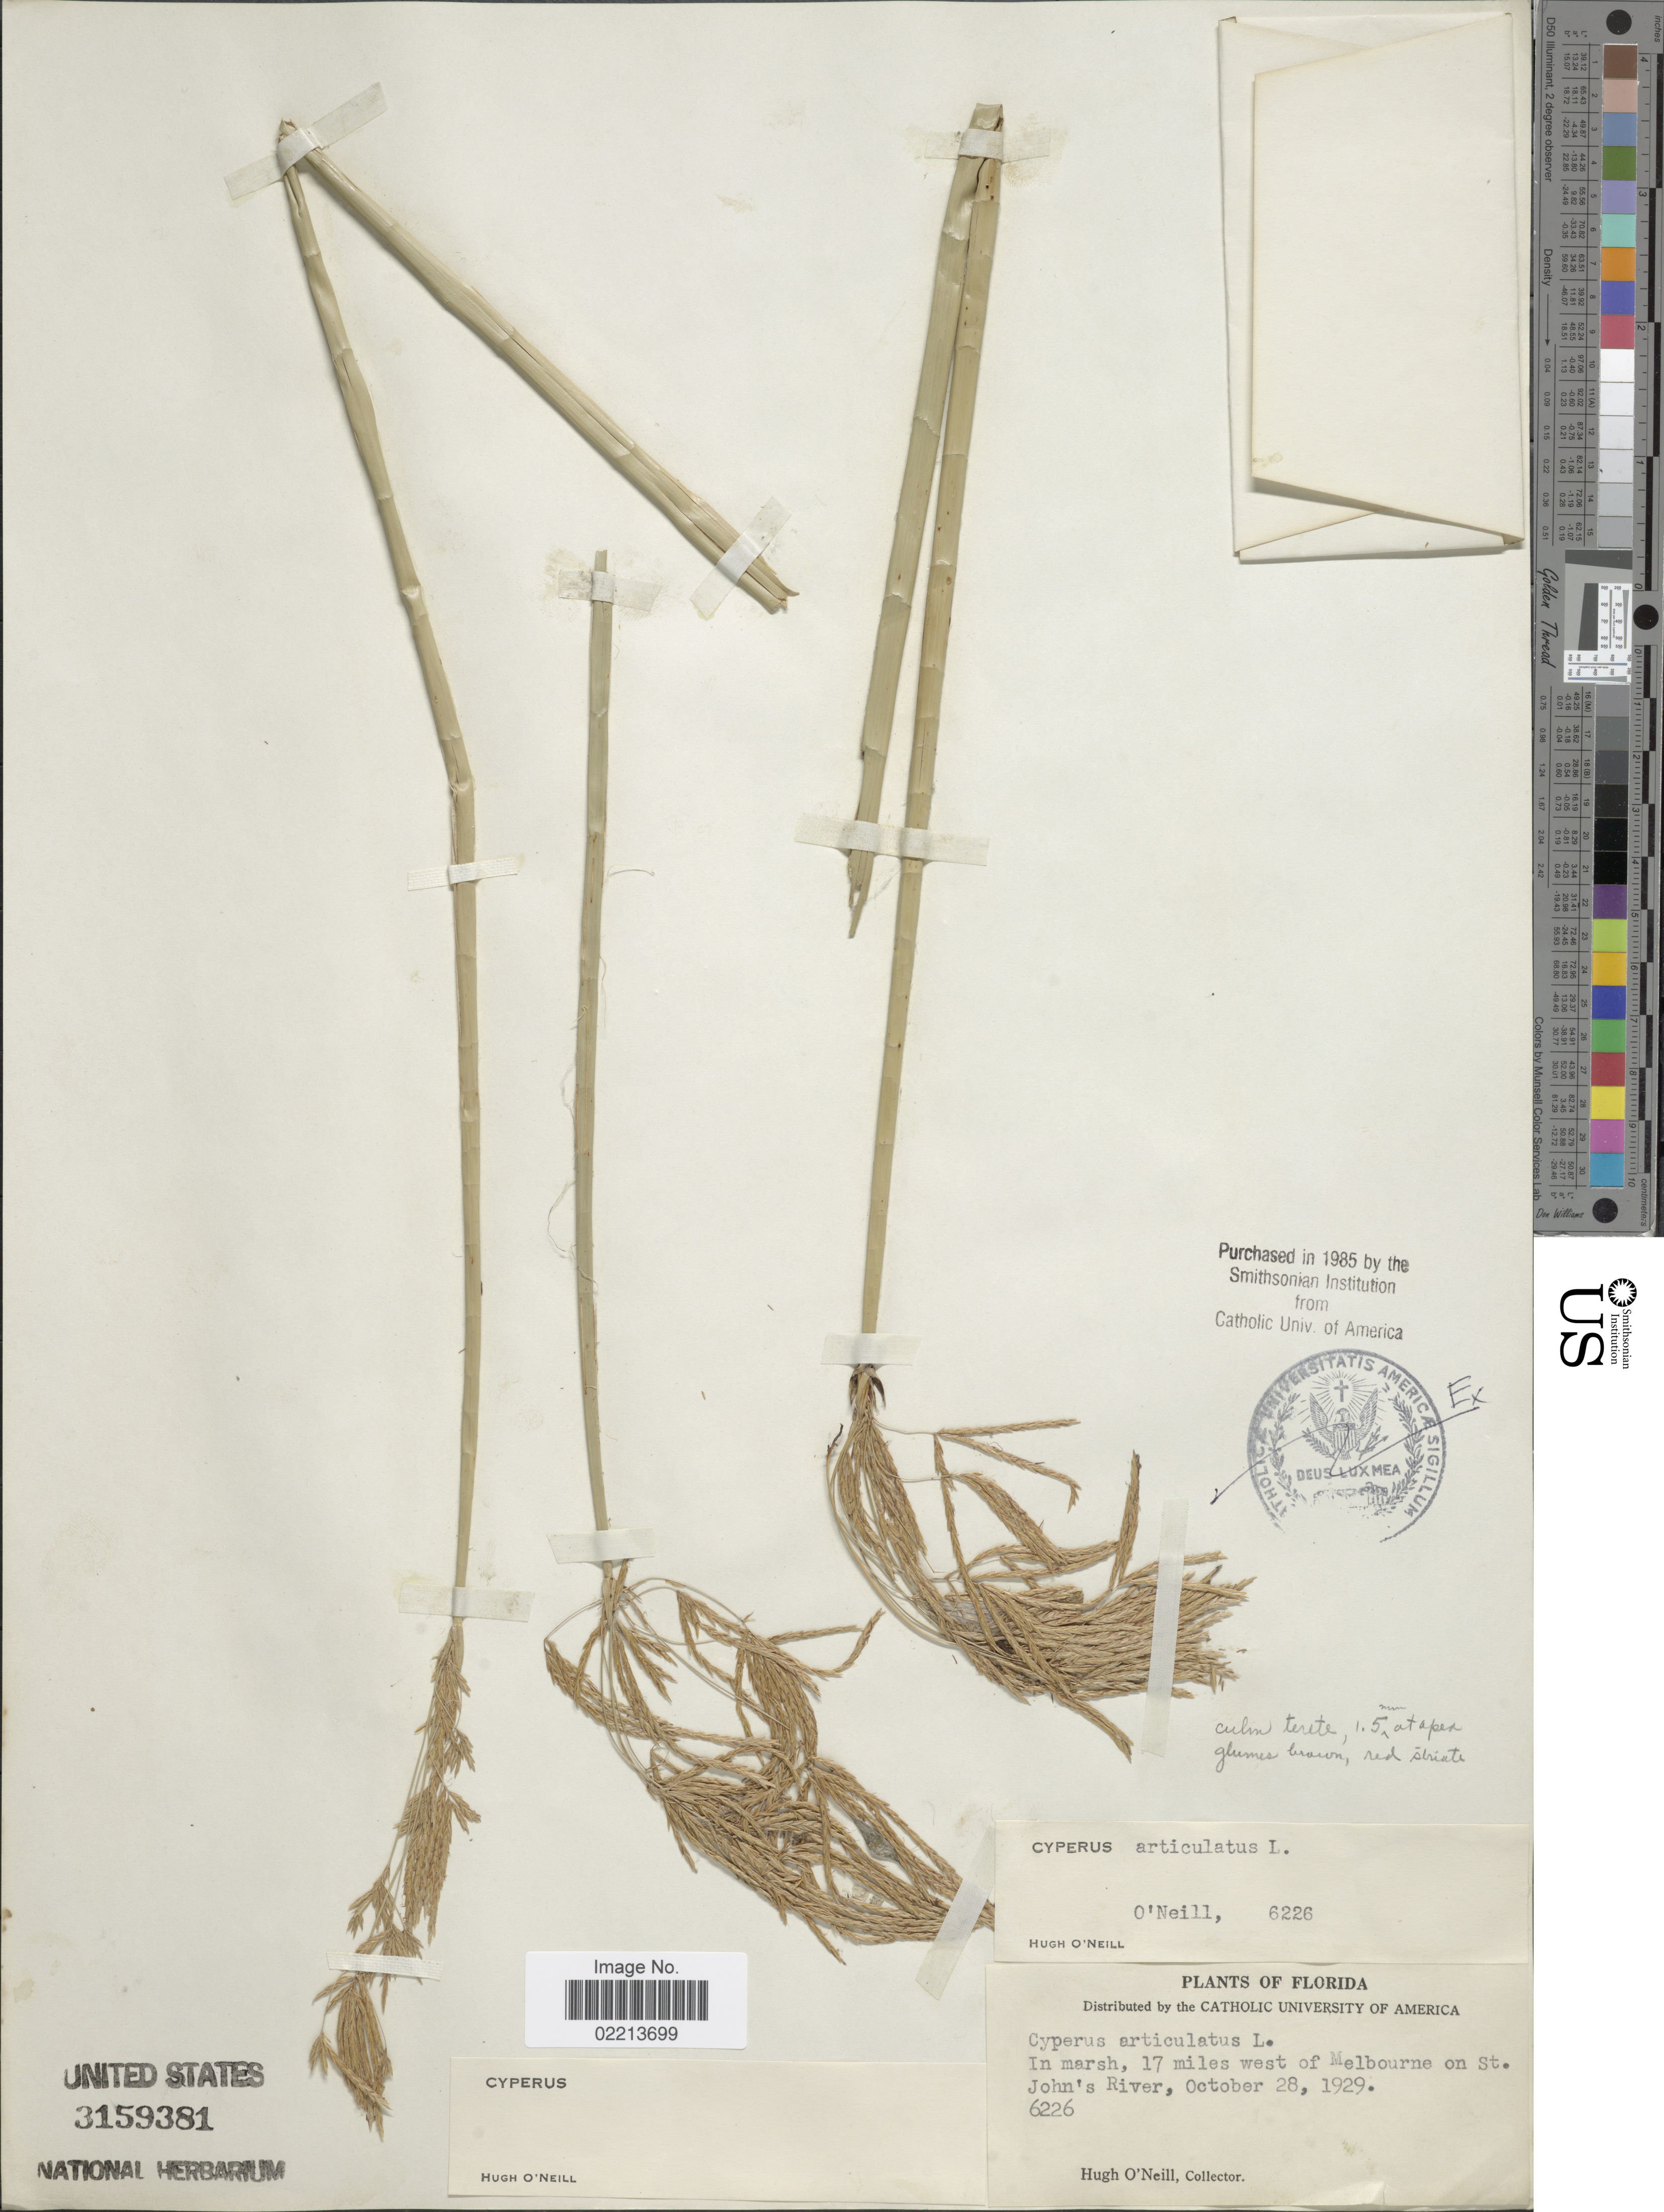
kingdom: Plantae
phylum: Tracheophyta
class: Liliopsida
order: Poales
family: Cyperaceae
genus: Cyperus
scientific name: Cyperus articulatus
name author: L.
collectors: H. O'Neill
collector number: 6226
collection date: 1929-10-28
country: United States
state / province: Florida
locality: In marsh, 17 miles west of Melbourne on St. John's River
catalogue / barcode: US 3159381